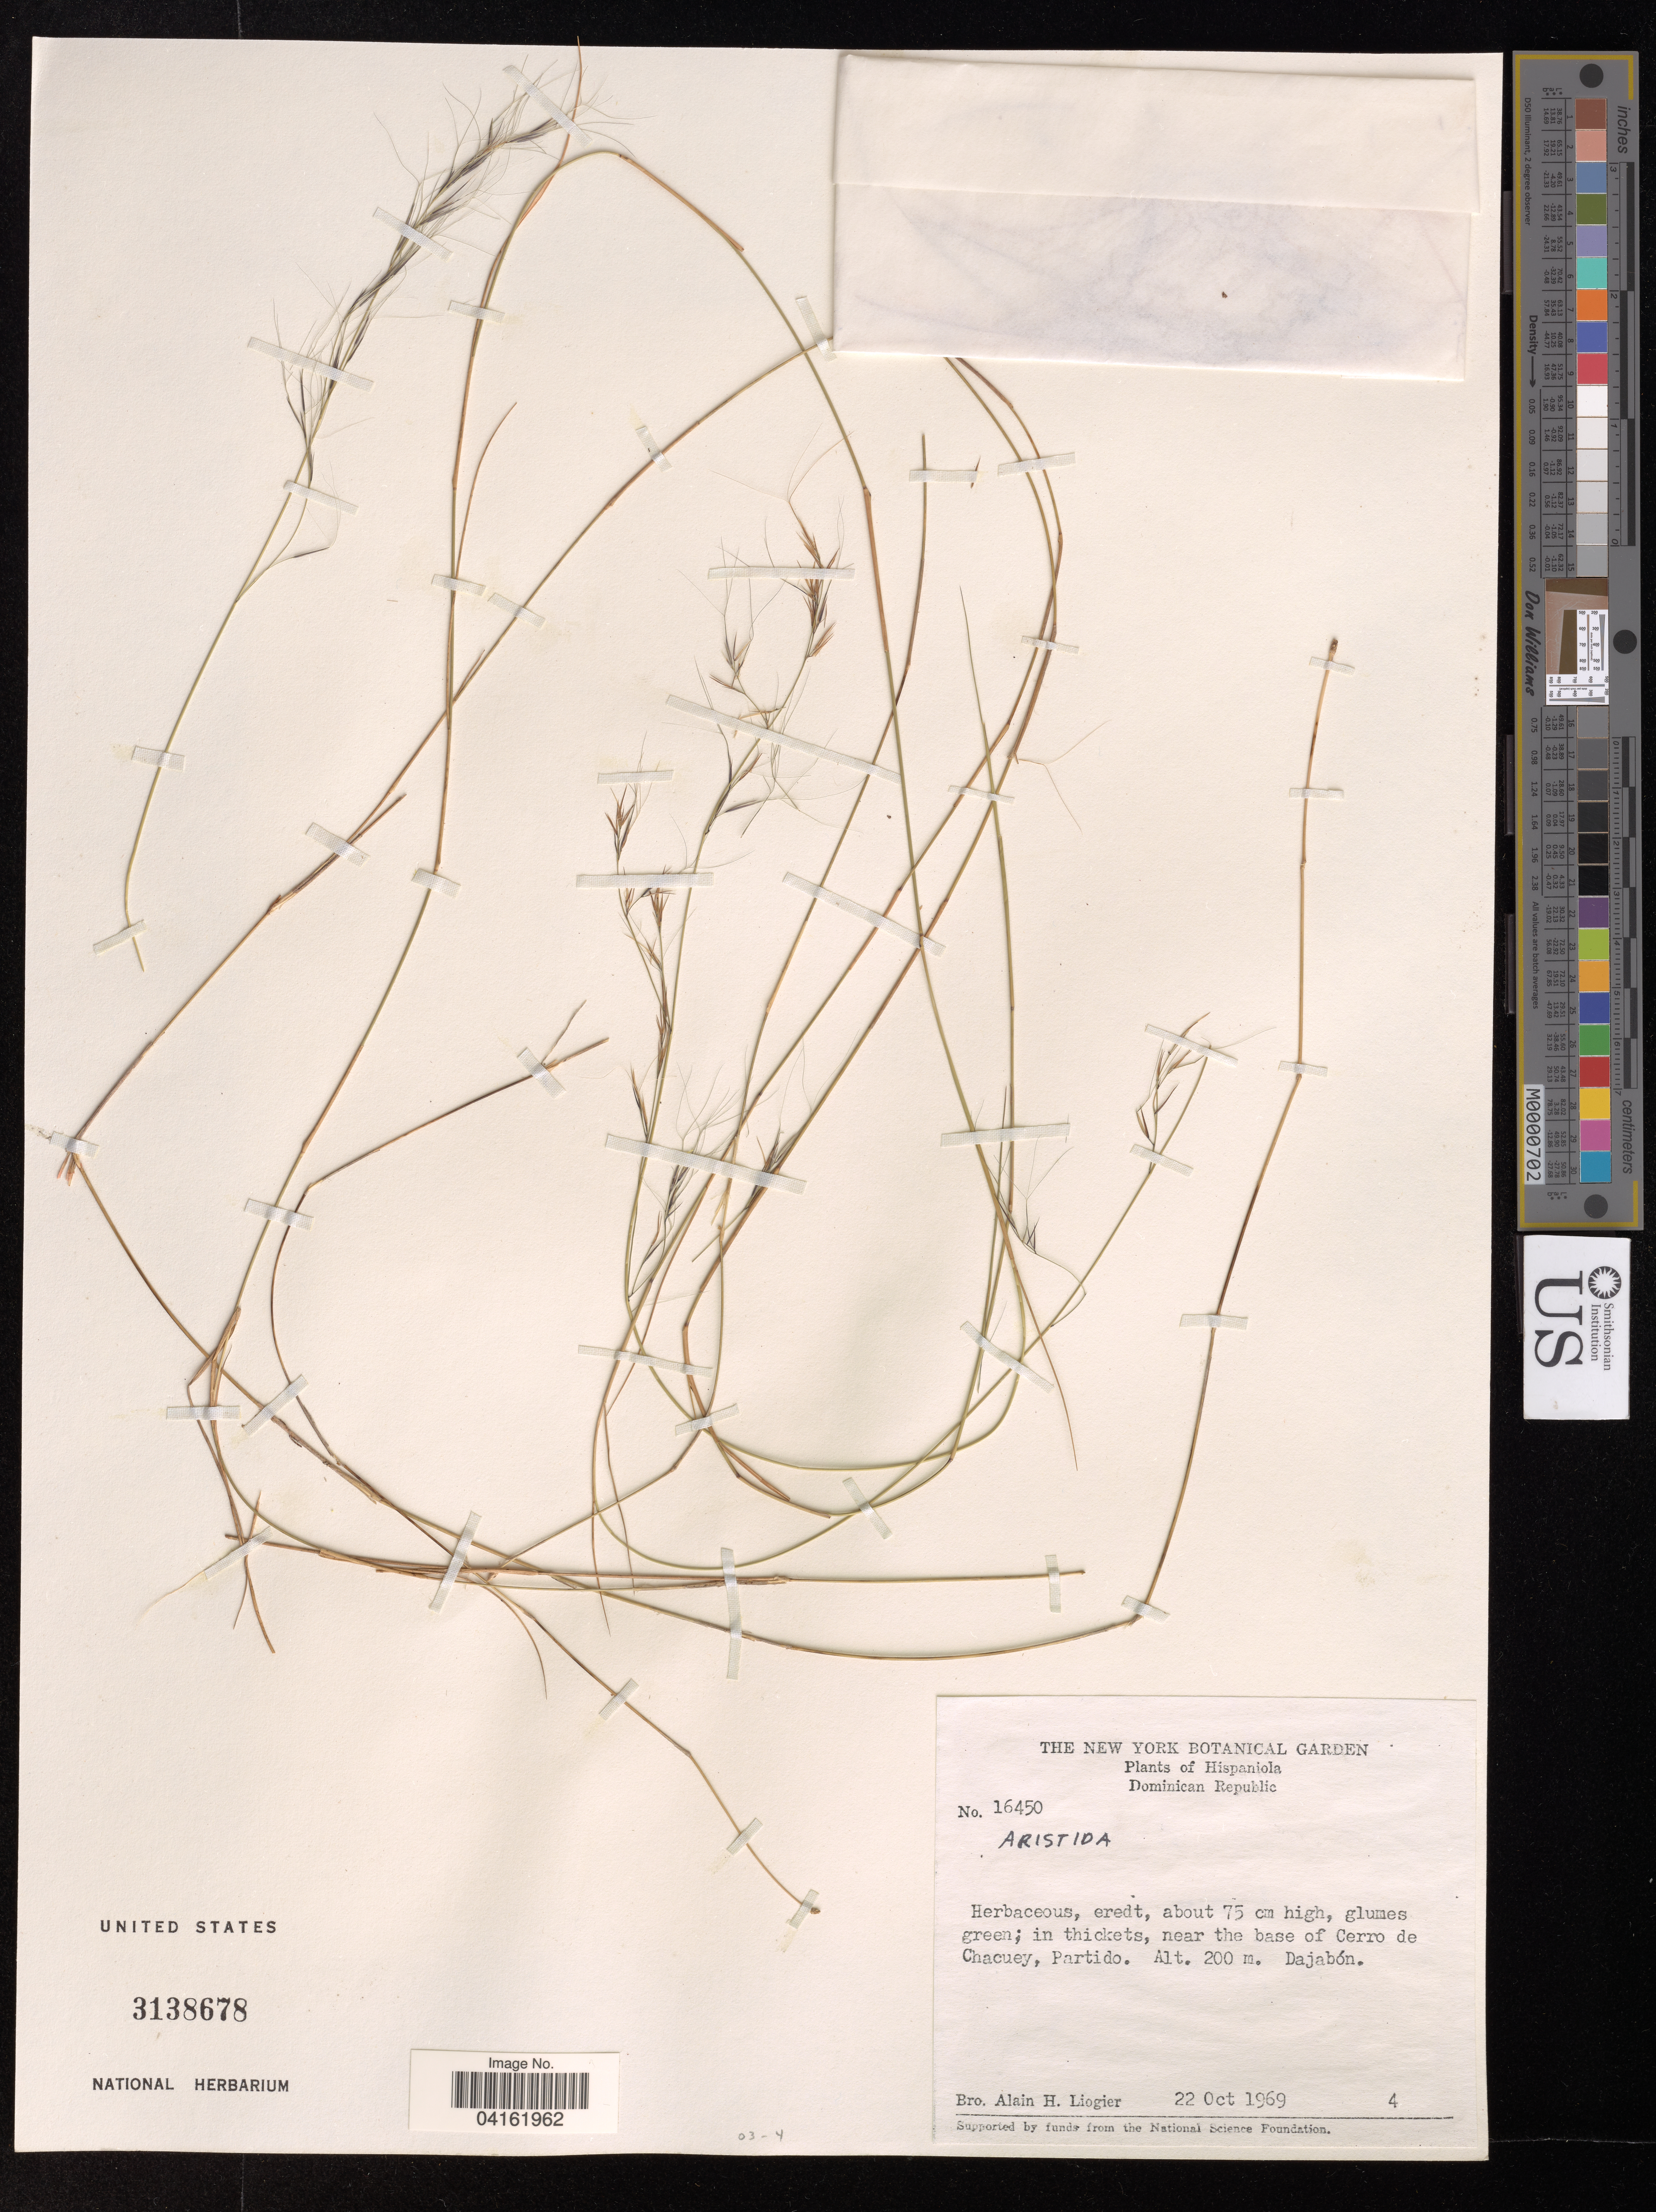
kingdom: Plantae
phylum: Tracheophyta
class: Liliopsida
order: Poales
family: Poaceae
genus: Aristida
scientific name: Aristida sp.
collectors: A. H. Liogier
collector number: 16450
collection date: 1969-10-22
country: Dominican Republic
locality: Hispaniola. Near the base of Cerro de Chacuey, Partido. Dajabón.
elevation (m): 200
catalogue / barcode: US 3138678